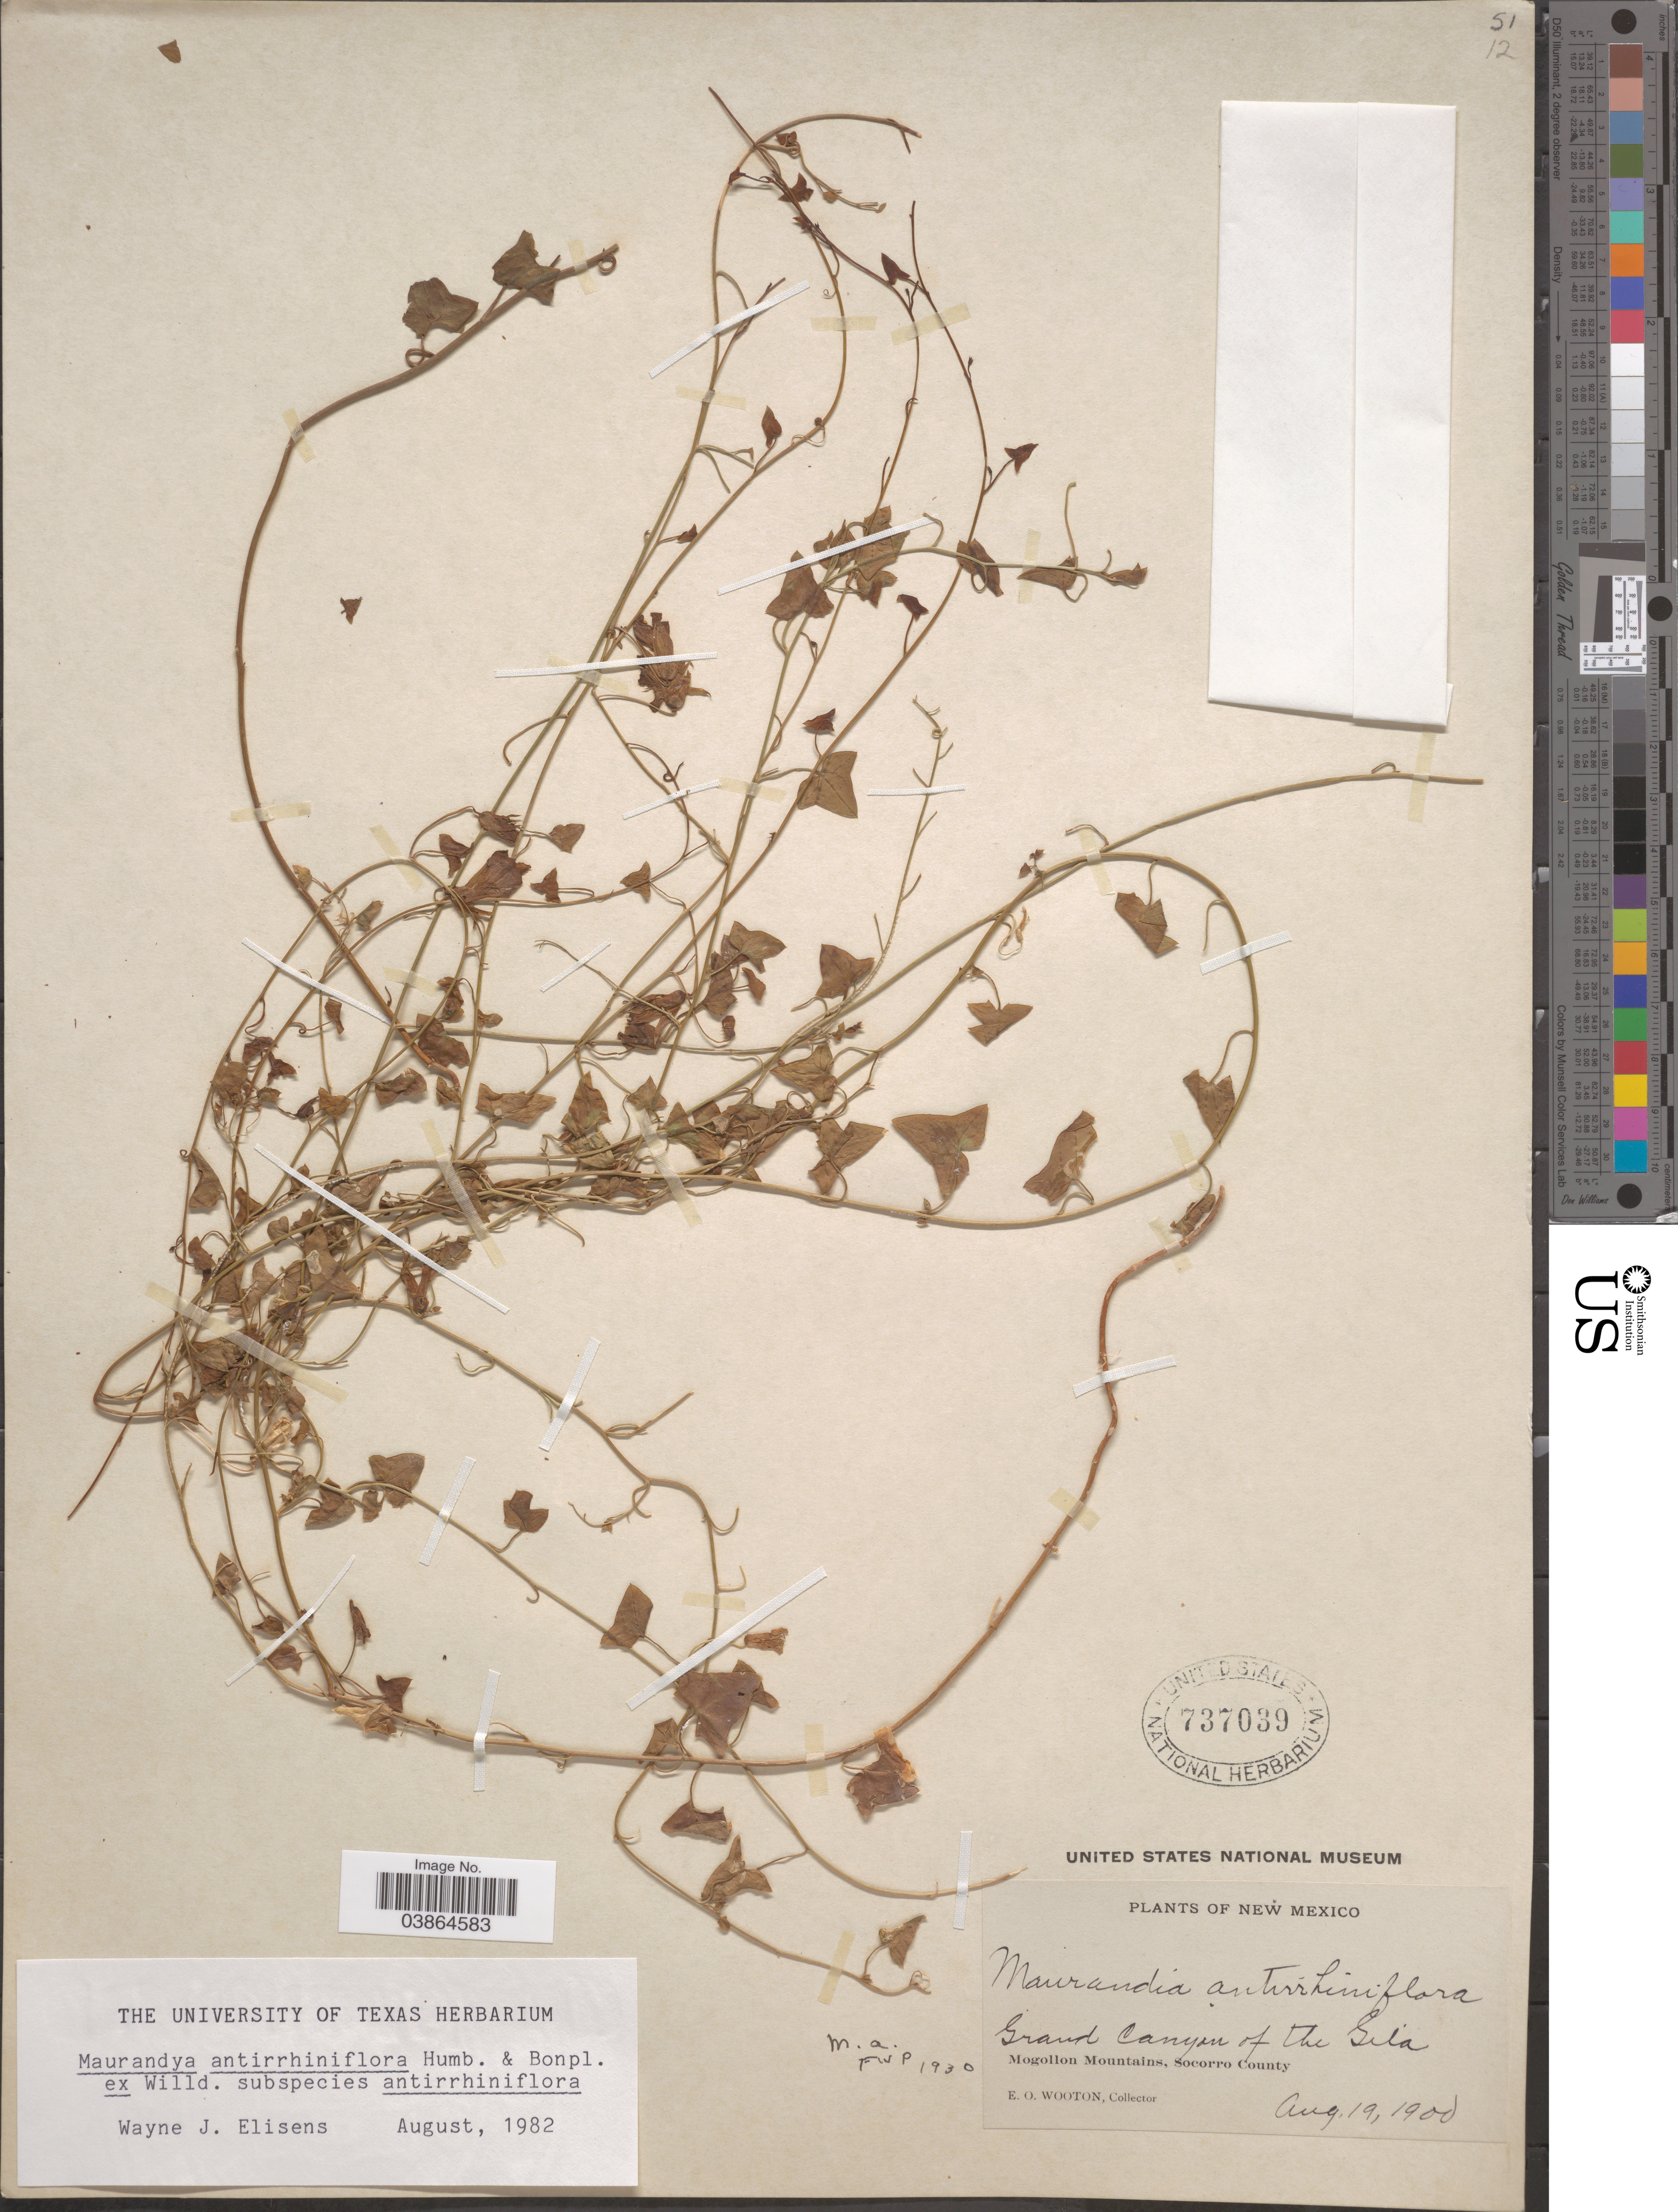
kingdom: Plantae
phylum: Tracheophyta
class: Magnoliopsida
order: Lamiales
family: Plantaginaceae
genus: Maurandya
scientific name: Maurandya antirrhiniflora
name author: Humb. & Bonpl. ex Willd.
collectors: E. O. Wooton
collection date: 1906-08-19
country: United States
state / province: New Mexico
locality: Grand Canyon of the Gila. Mogollon Mountains, Socorro County.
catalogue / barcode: US 737039